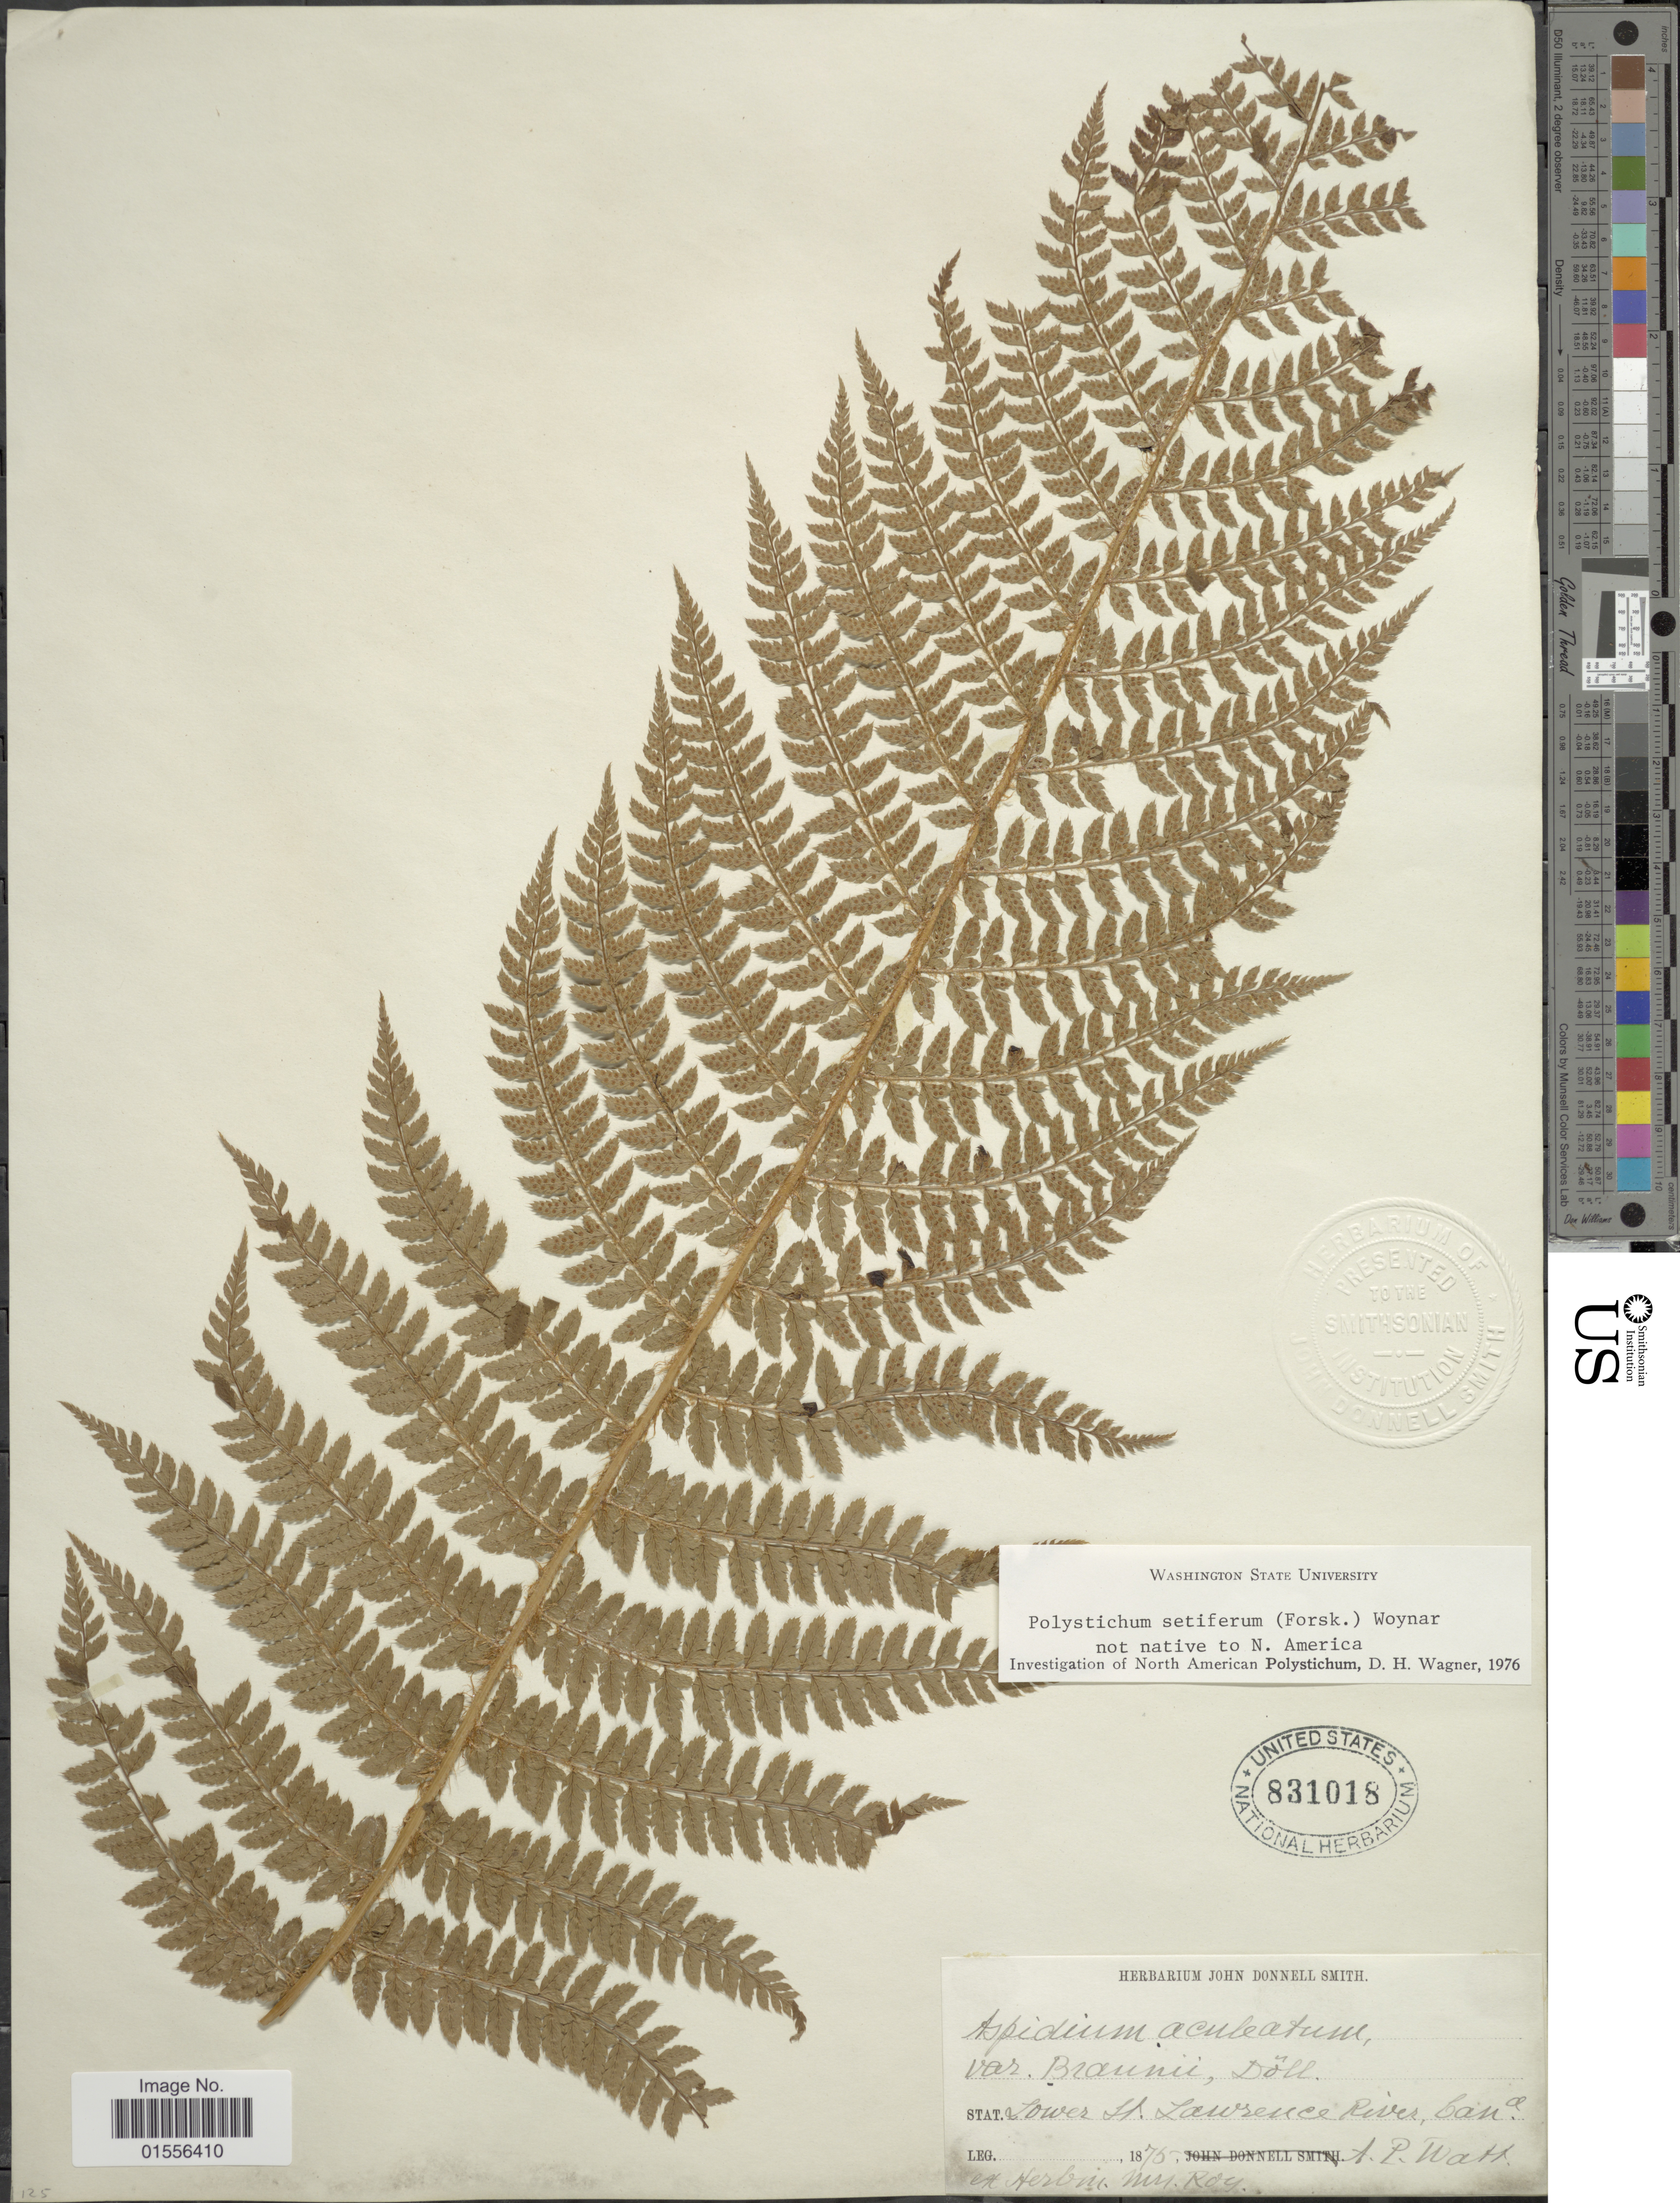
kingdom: Plantae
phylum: Tracheophyta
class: Polypodiopsida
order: Polypodiales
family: Dryopteridaceae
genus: Polystichum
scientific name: Polystichum setiferum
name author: (Forssk.) Moore ex Woynar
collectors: D. A. P. Watt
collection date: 1875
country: Canada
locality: Lower St. Lawrence River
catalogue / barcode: US 831018